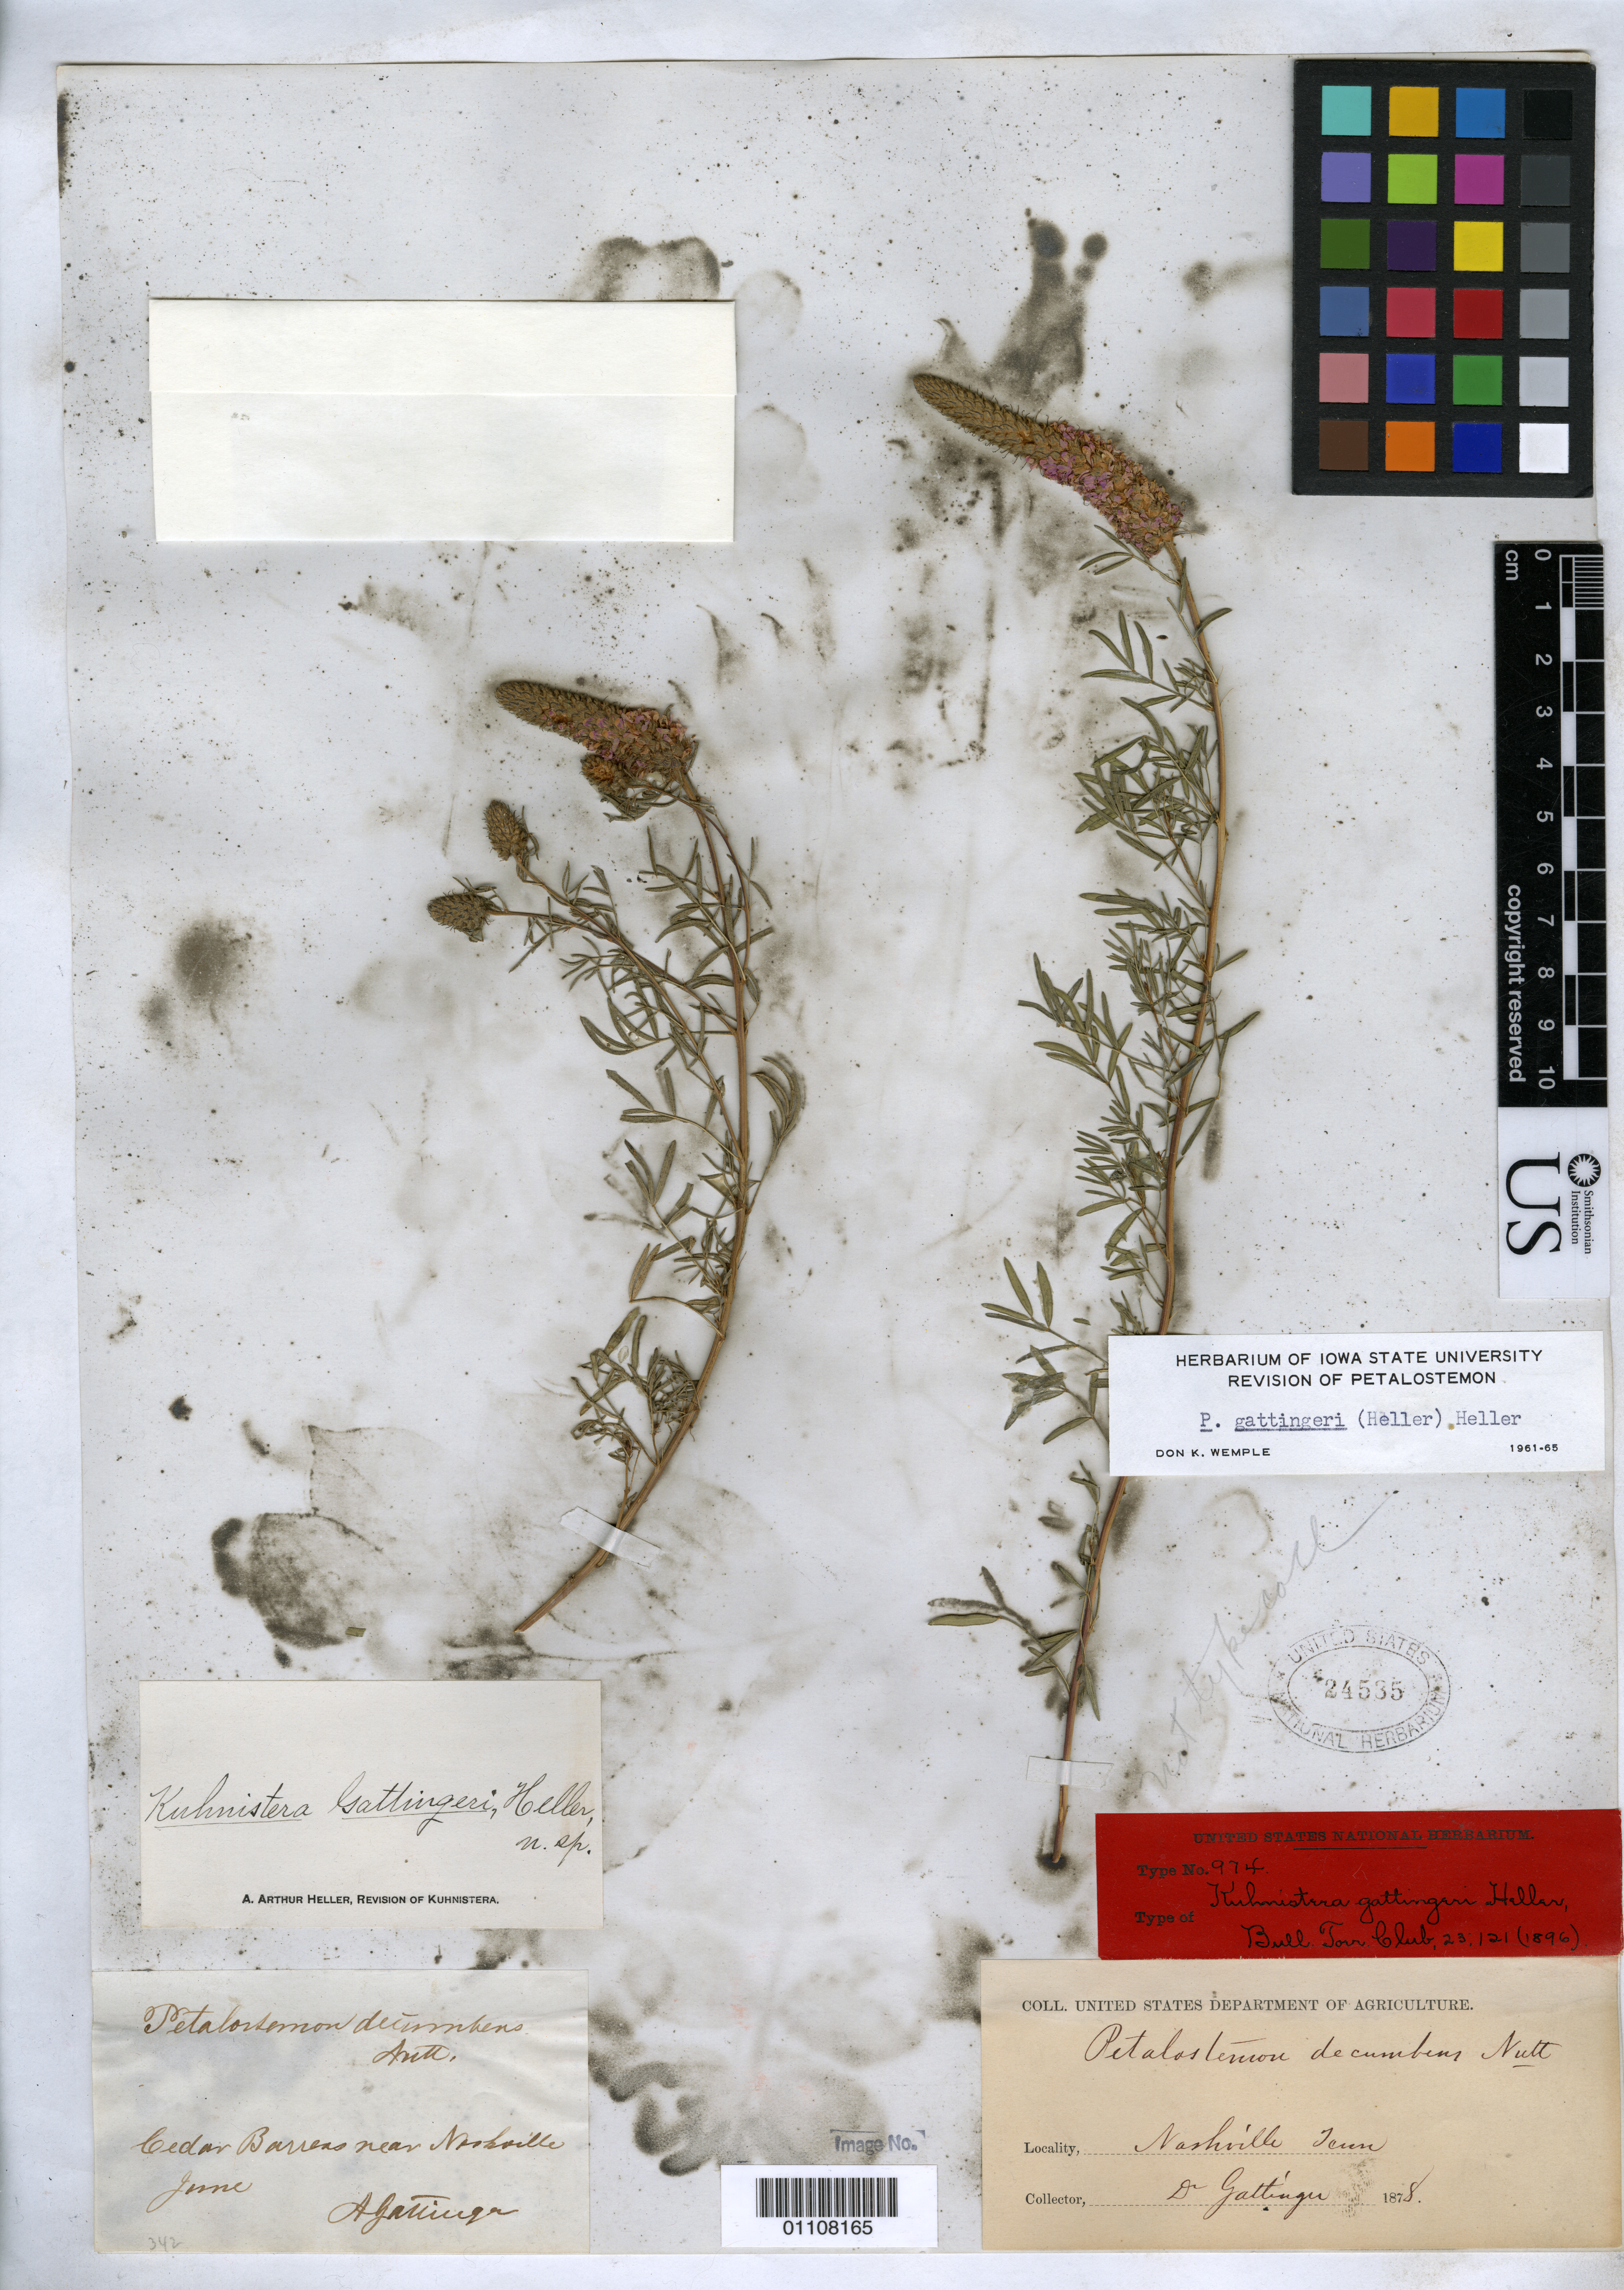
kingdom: Plantae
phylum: Tracheophyta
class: Magnoliopsida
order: Fabales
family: Fabaceae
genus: Kuhnistera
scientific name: Kuhnistera gattingeri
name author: A. Heller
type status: Syntype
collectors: A. Gattinger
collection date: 1878-06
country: United States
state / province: Tennessee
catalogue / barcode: US 24535